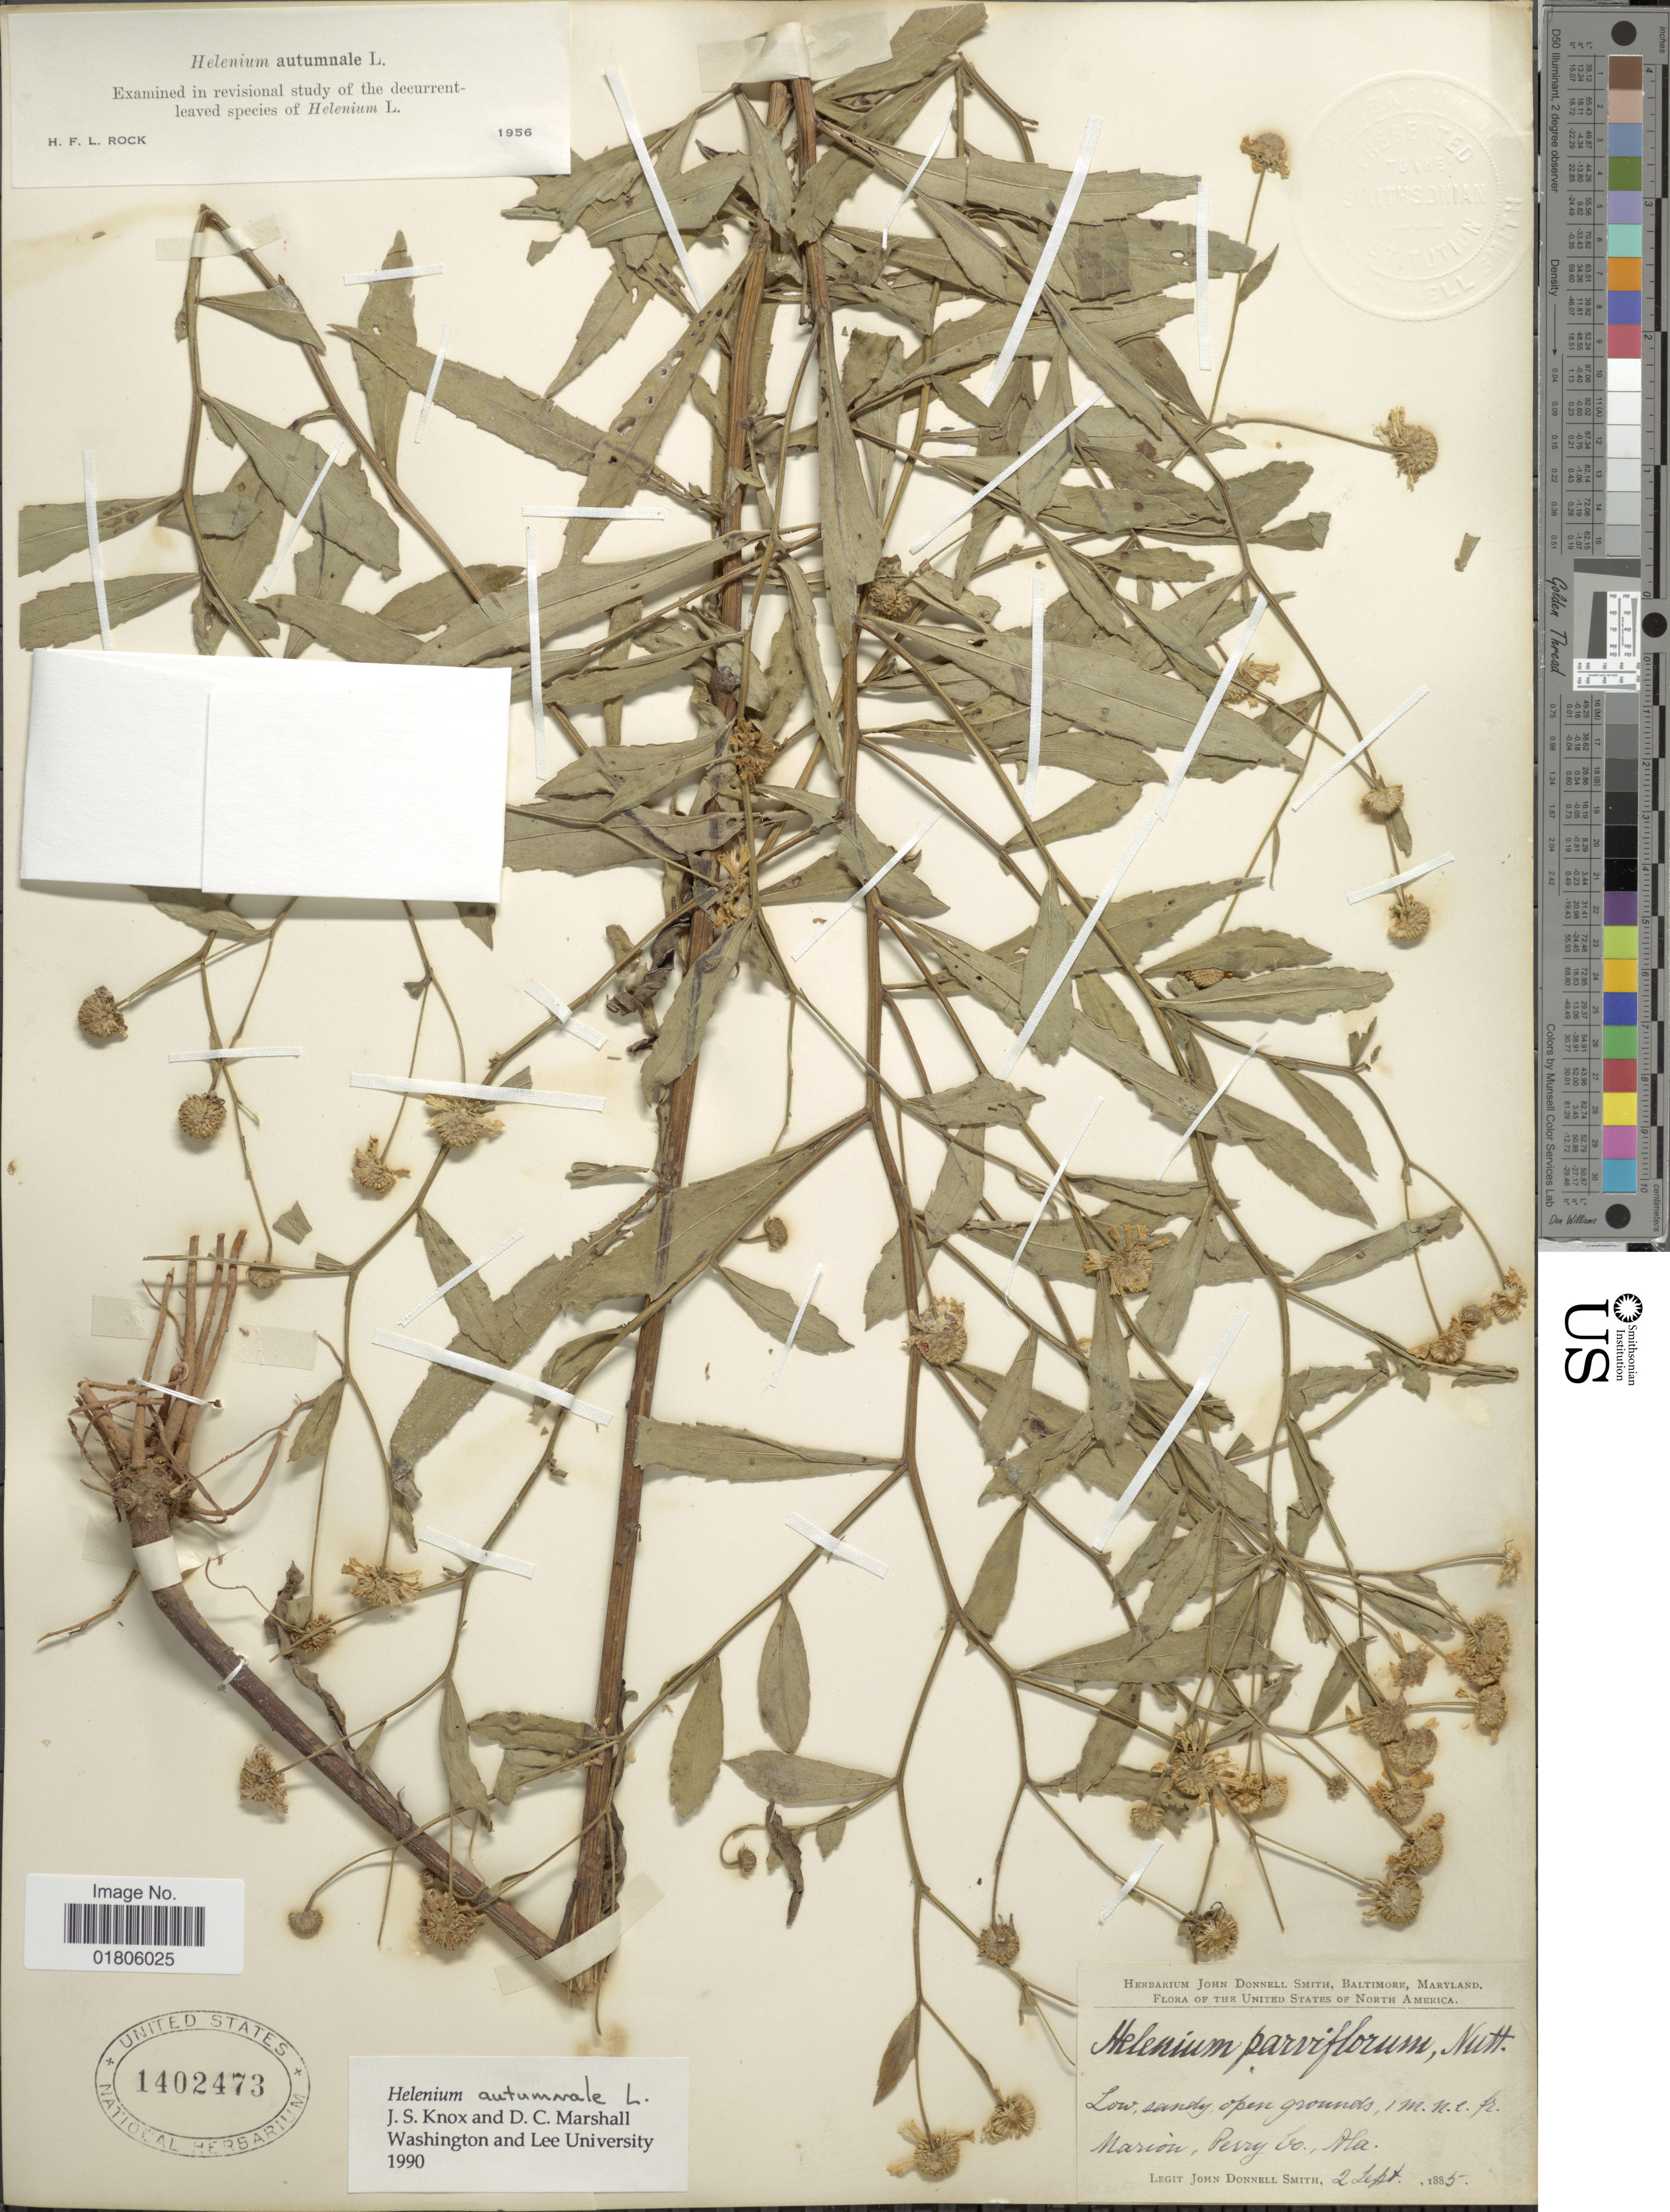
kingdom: Plantae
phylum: Tracheophyta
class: Magnoliopsida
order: Asterales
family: Asteraceae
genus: Helenium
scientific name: Helenium autumnale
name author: L.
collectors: J. Donnell Smith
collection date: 1885-09-02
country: United States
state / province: Alabama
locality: Marion, Perry Co.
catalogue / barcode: US 1402473